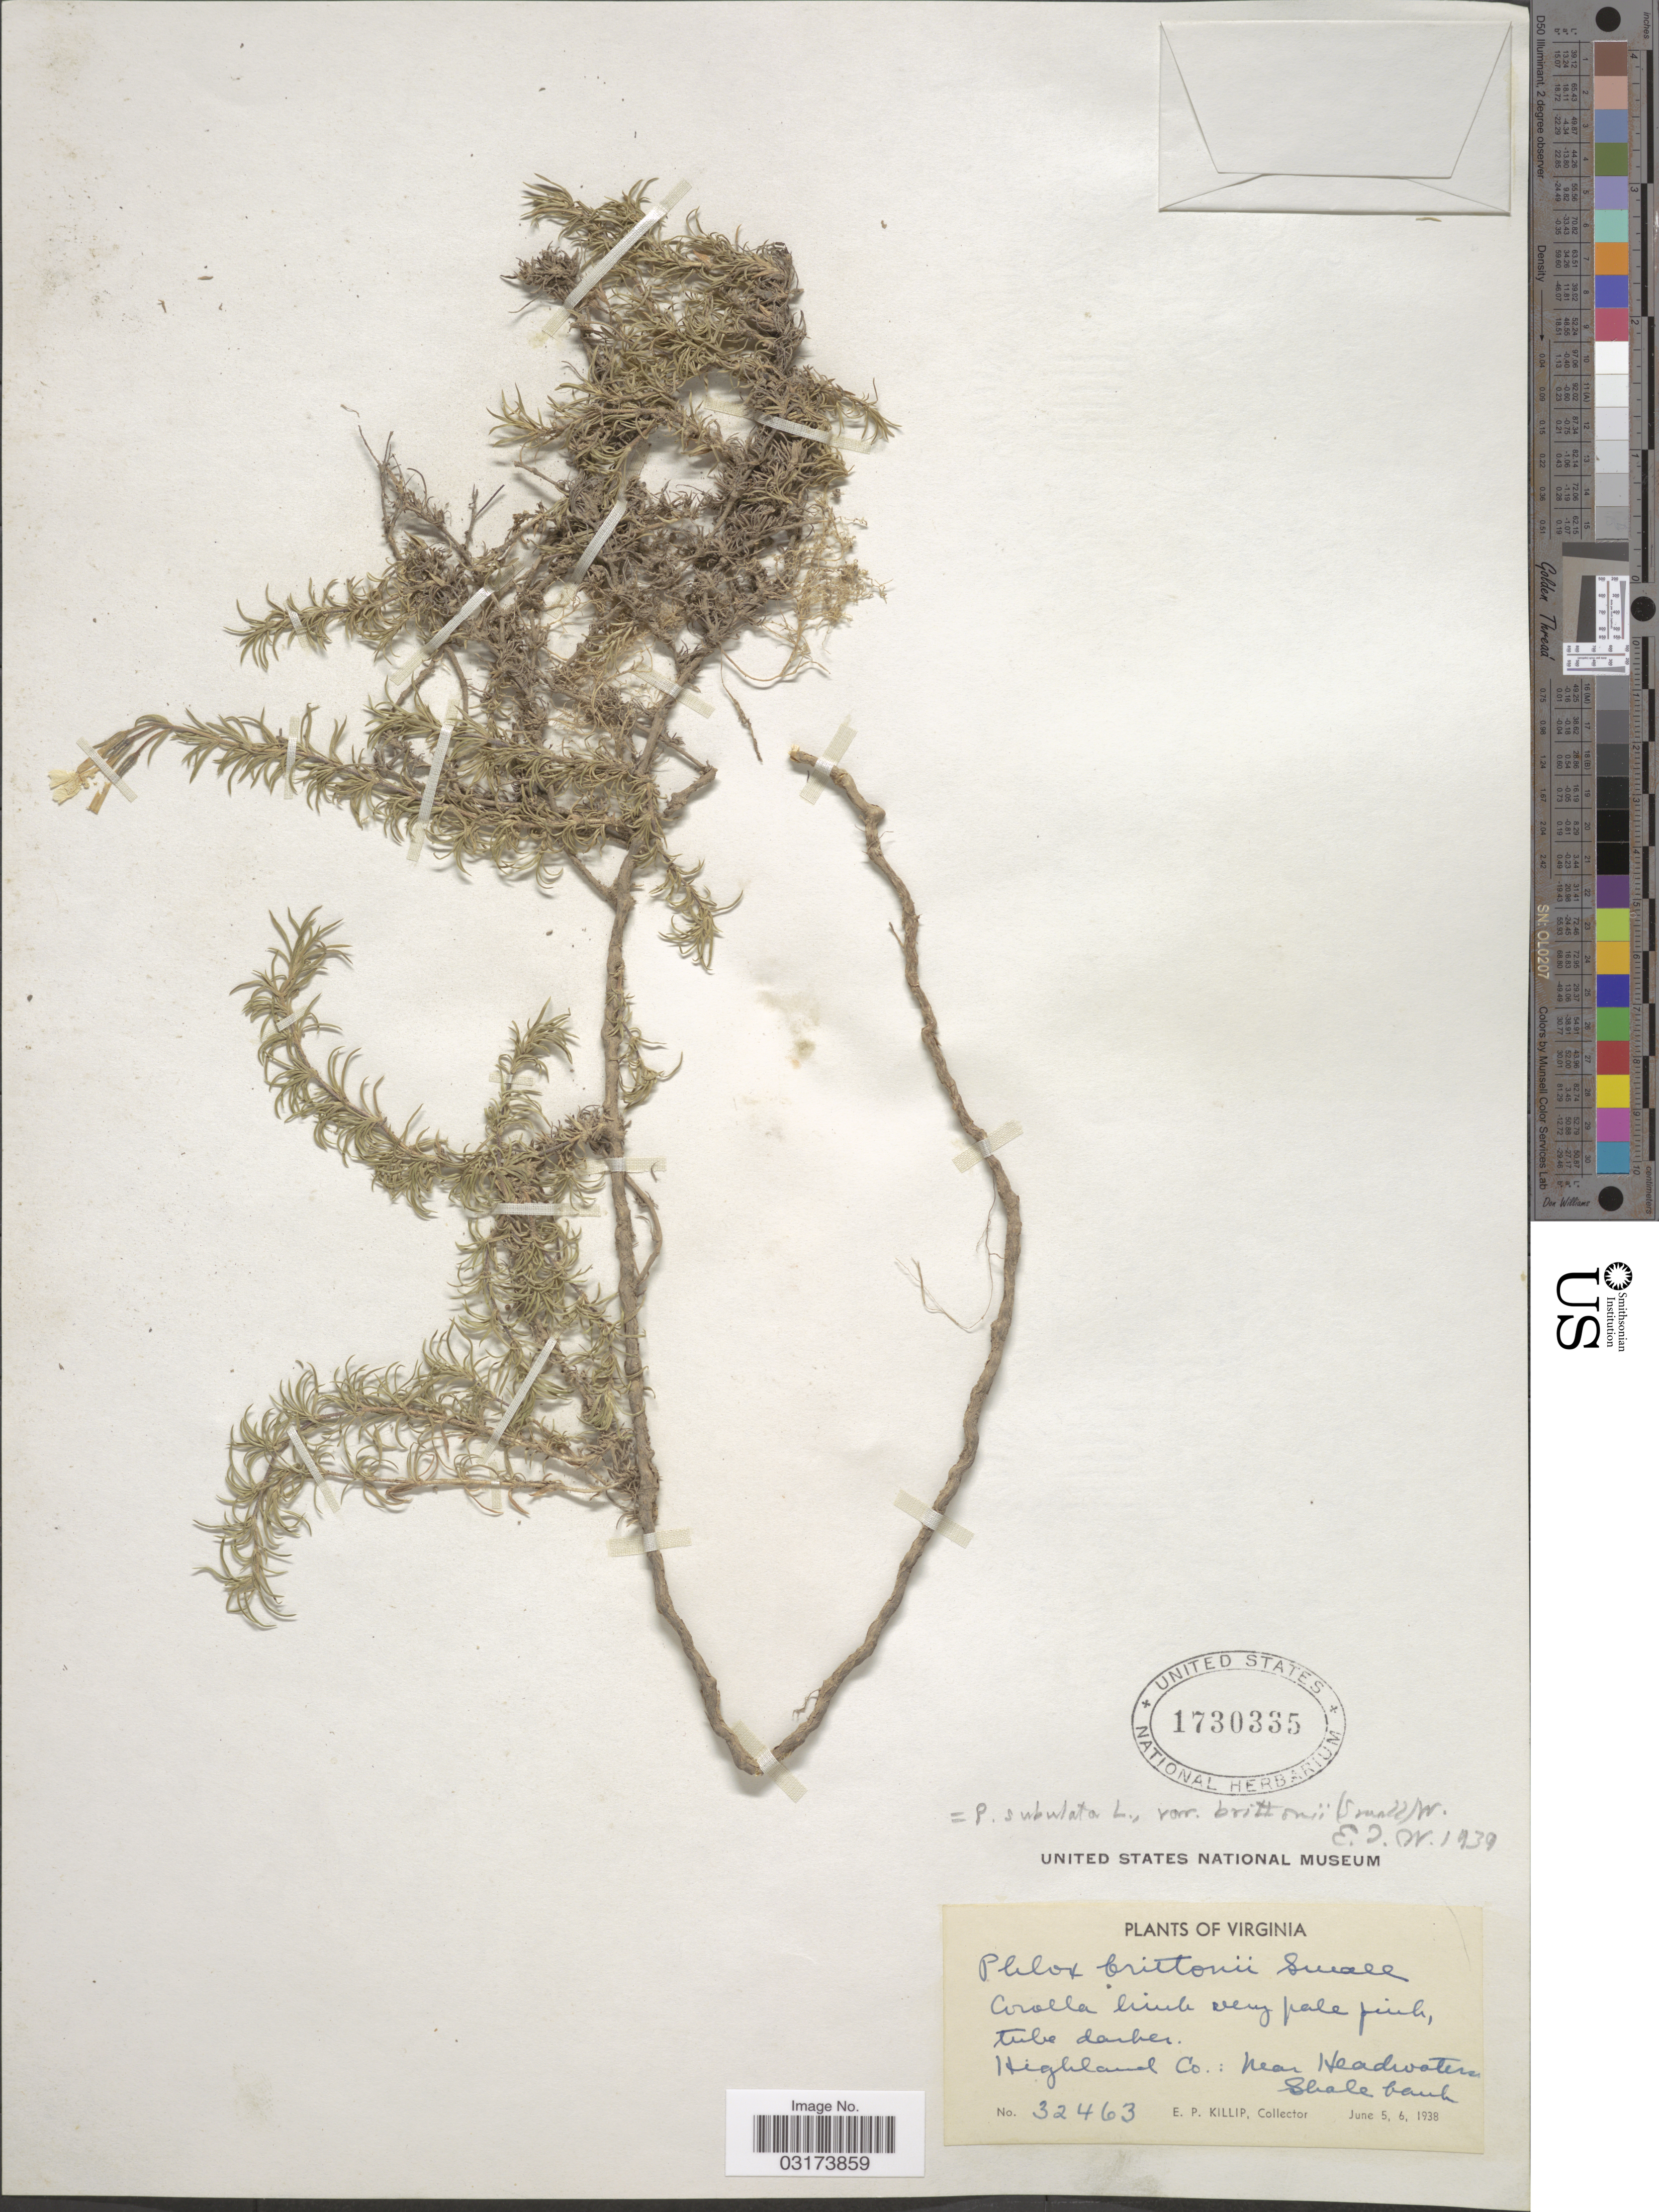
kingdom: Plantae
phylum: Tracheophyta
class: Magnoliopsida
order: Ericales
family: Polemoniaceae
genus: Phlox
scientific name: Phlox subulata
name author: L.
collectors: E. P. Killip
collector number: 32463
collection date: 1938-06-05/1938-06-06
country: United States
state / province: Virginia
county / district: Highland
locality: Near Headwaters Shale bank.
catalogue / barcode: US 1730335